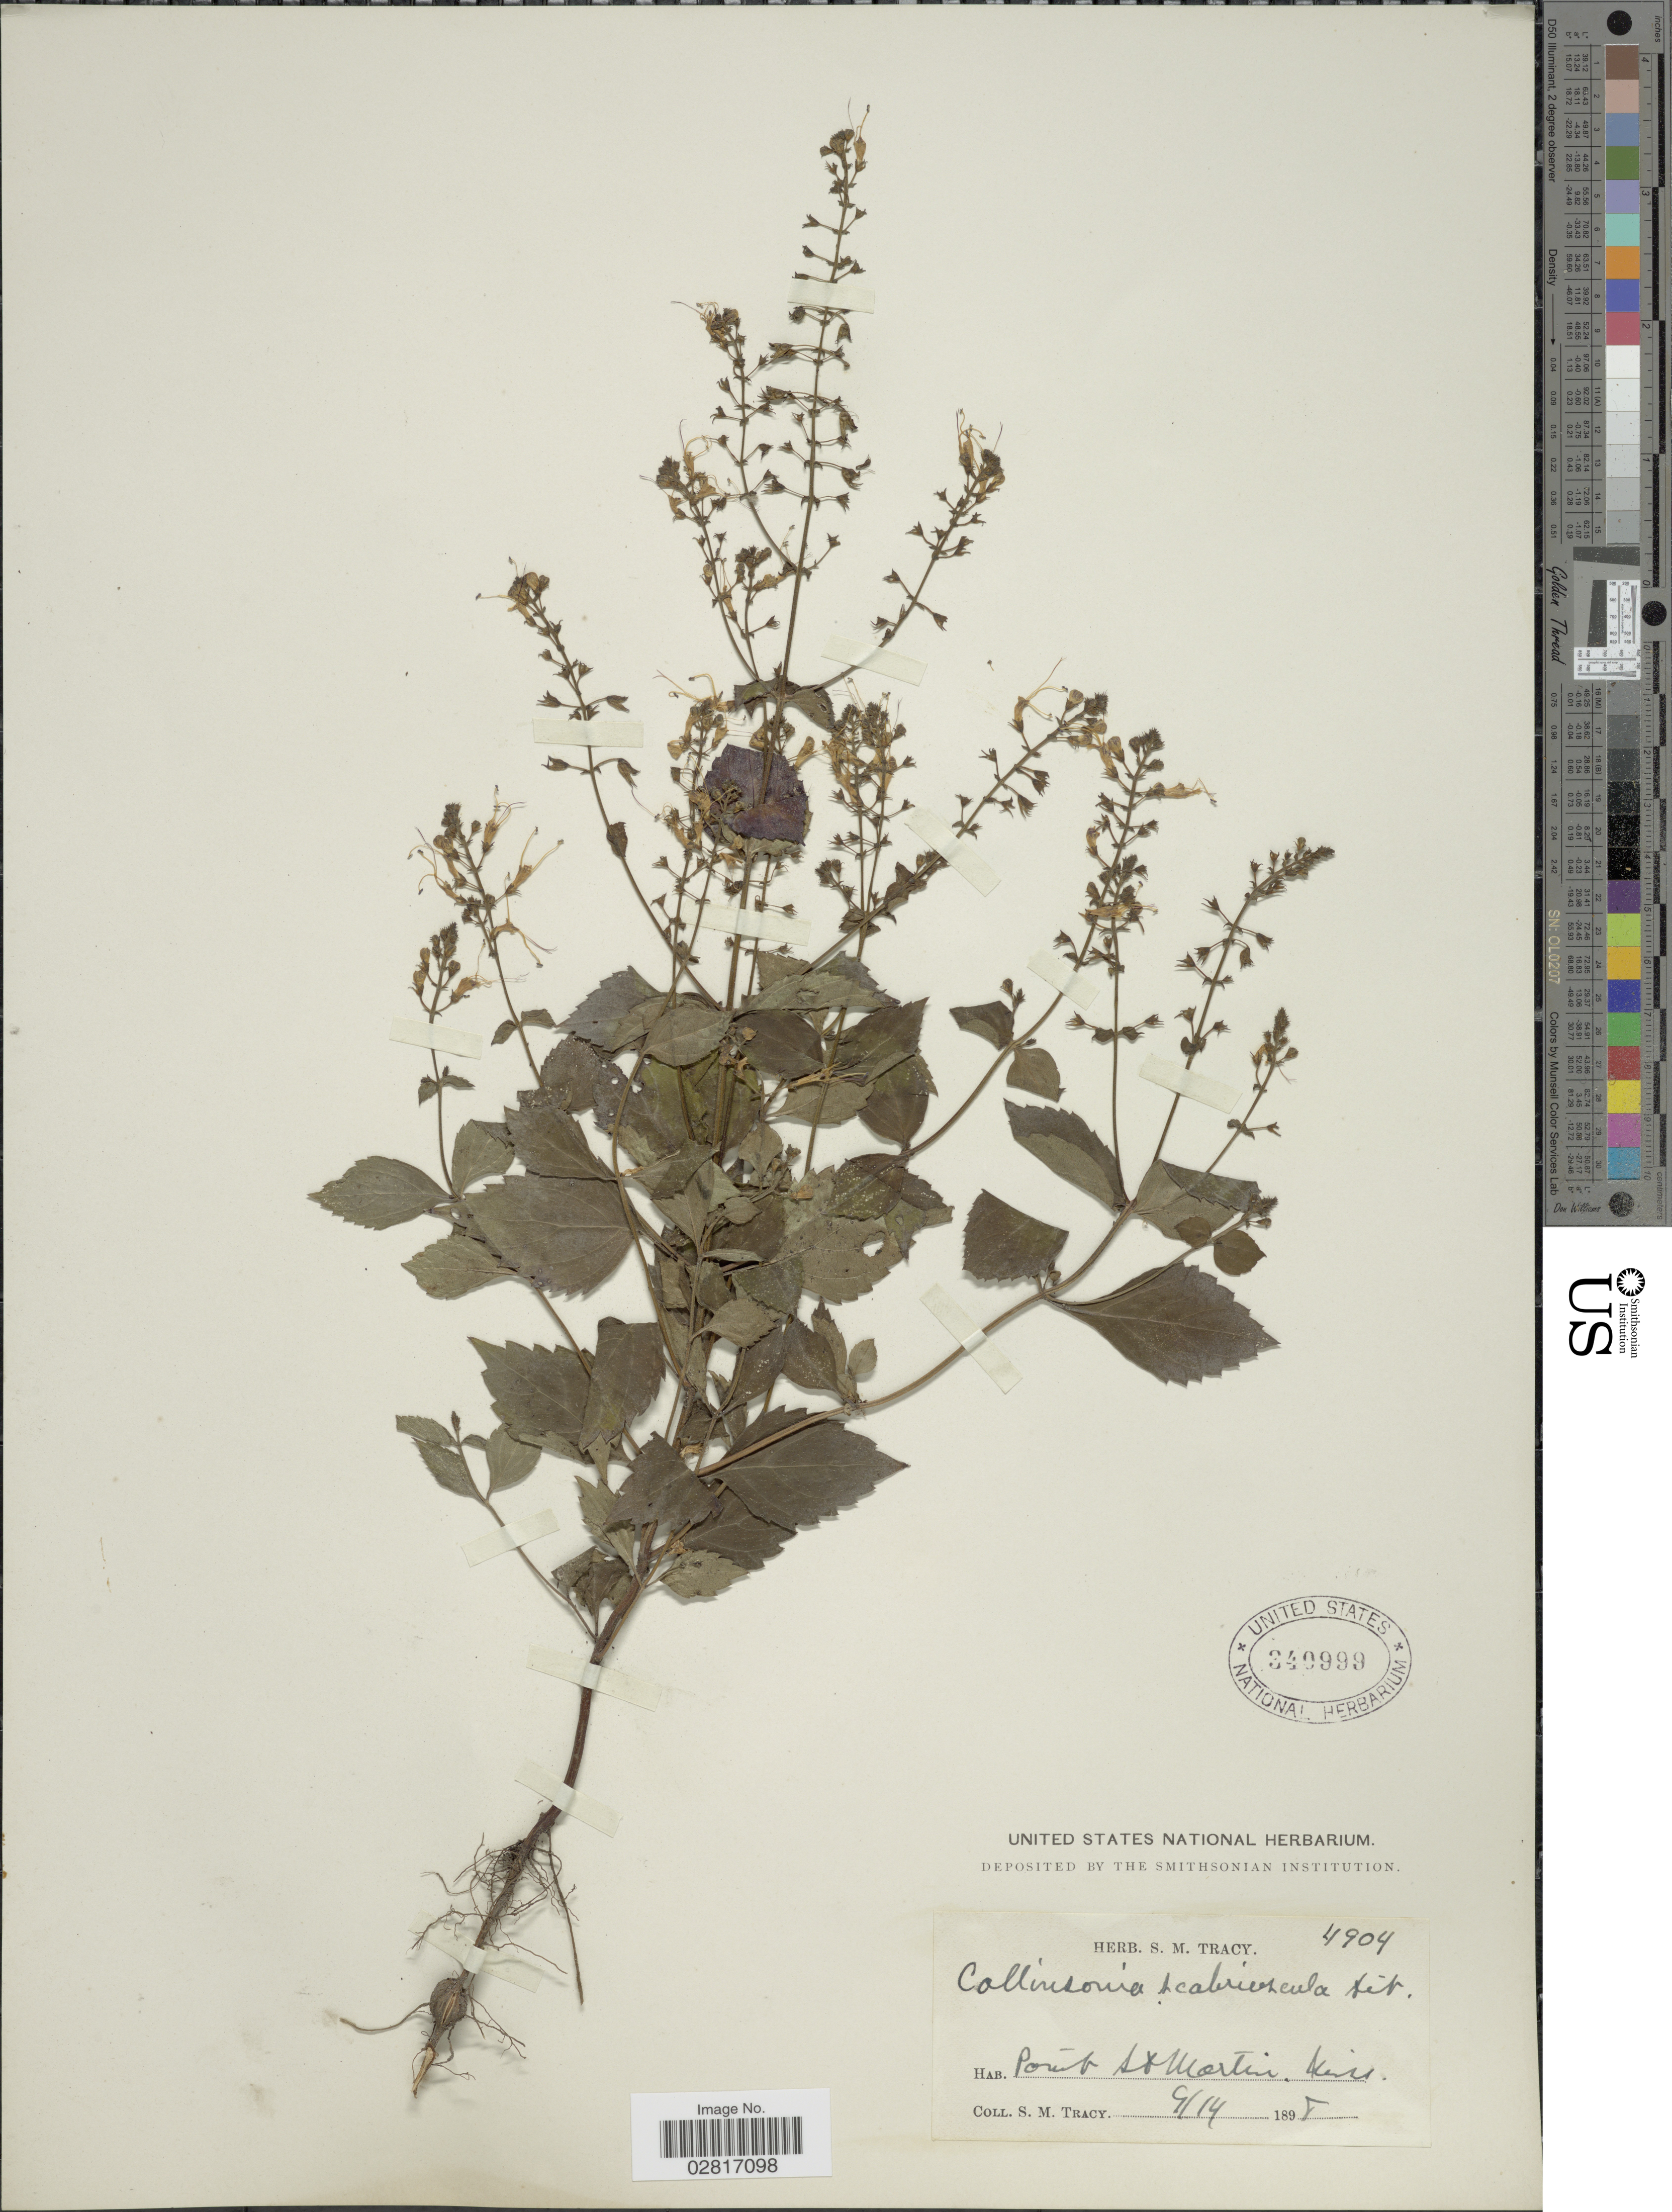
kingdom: Plantae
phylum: Tracheophyta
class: Magnoliopsida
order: Lamiales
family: Lamiaceae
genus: Collinsonia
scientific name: Collinsonia canadensis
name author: L.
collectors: S. M. Tracy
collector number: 4904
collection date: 1898-09-14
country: United States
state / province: Mississippi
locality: Point St Martin, Miss.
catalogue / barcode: US 340999